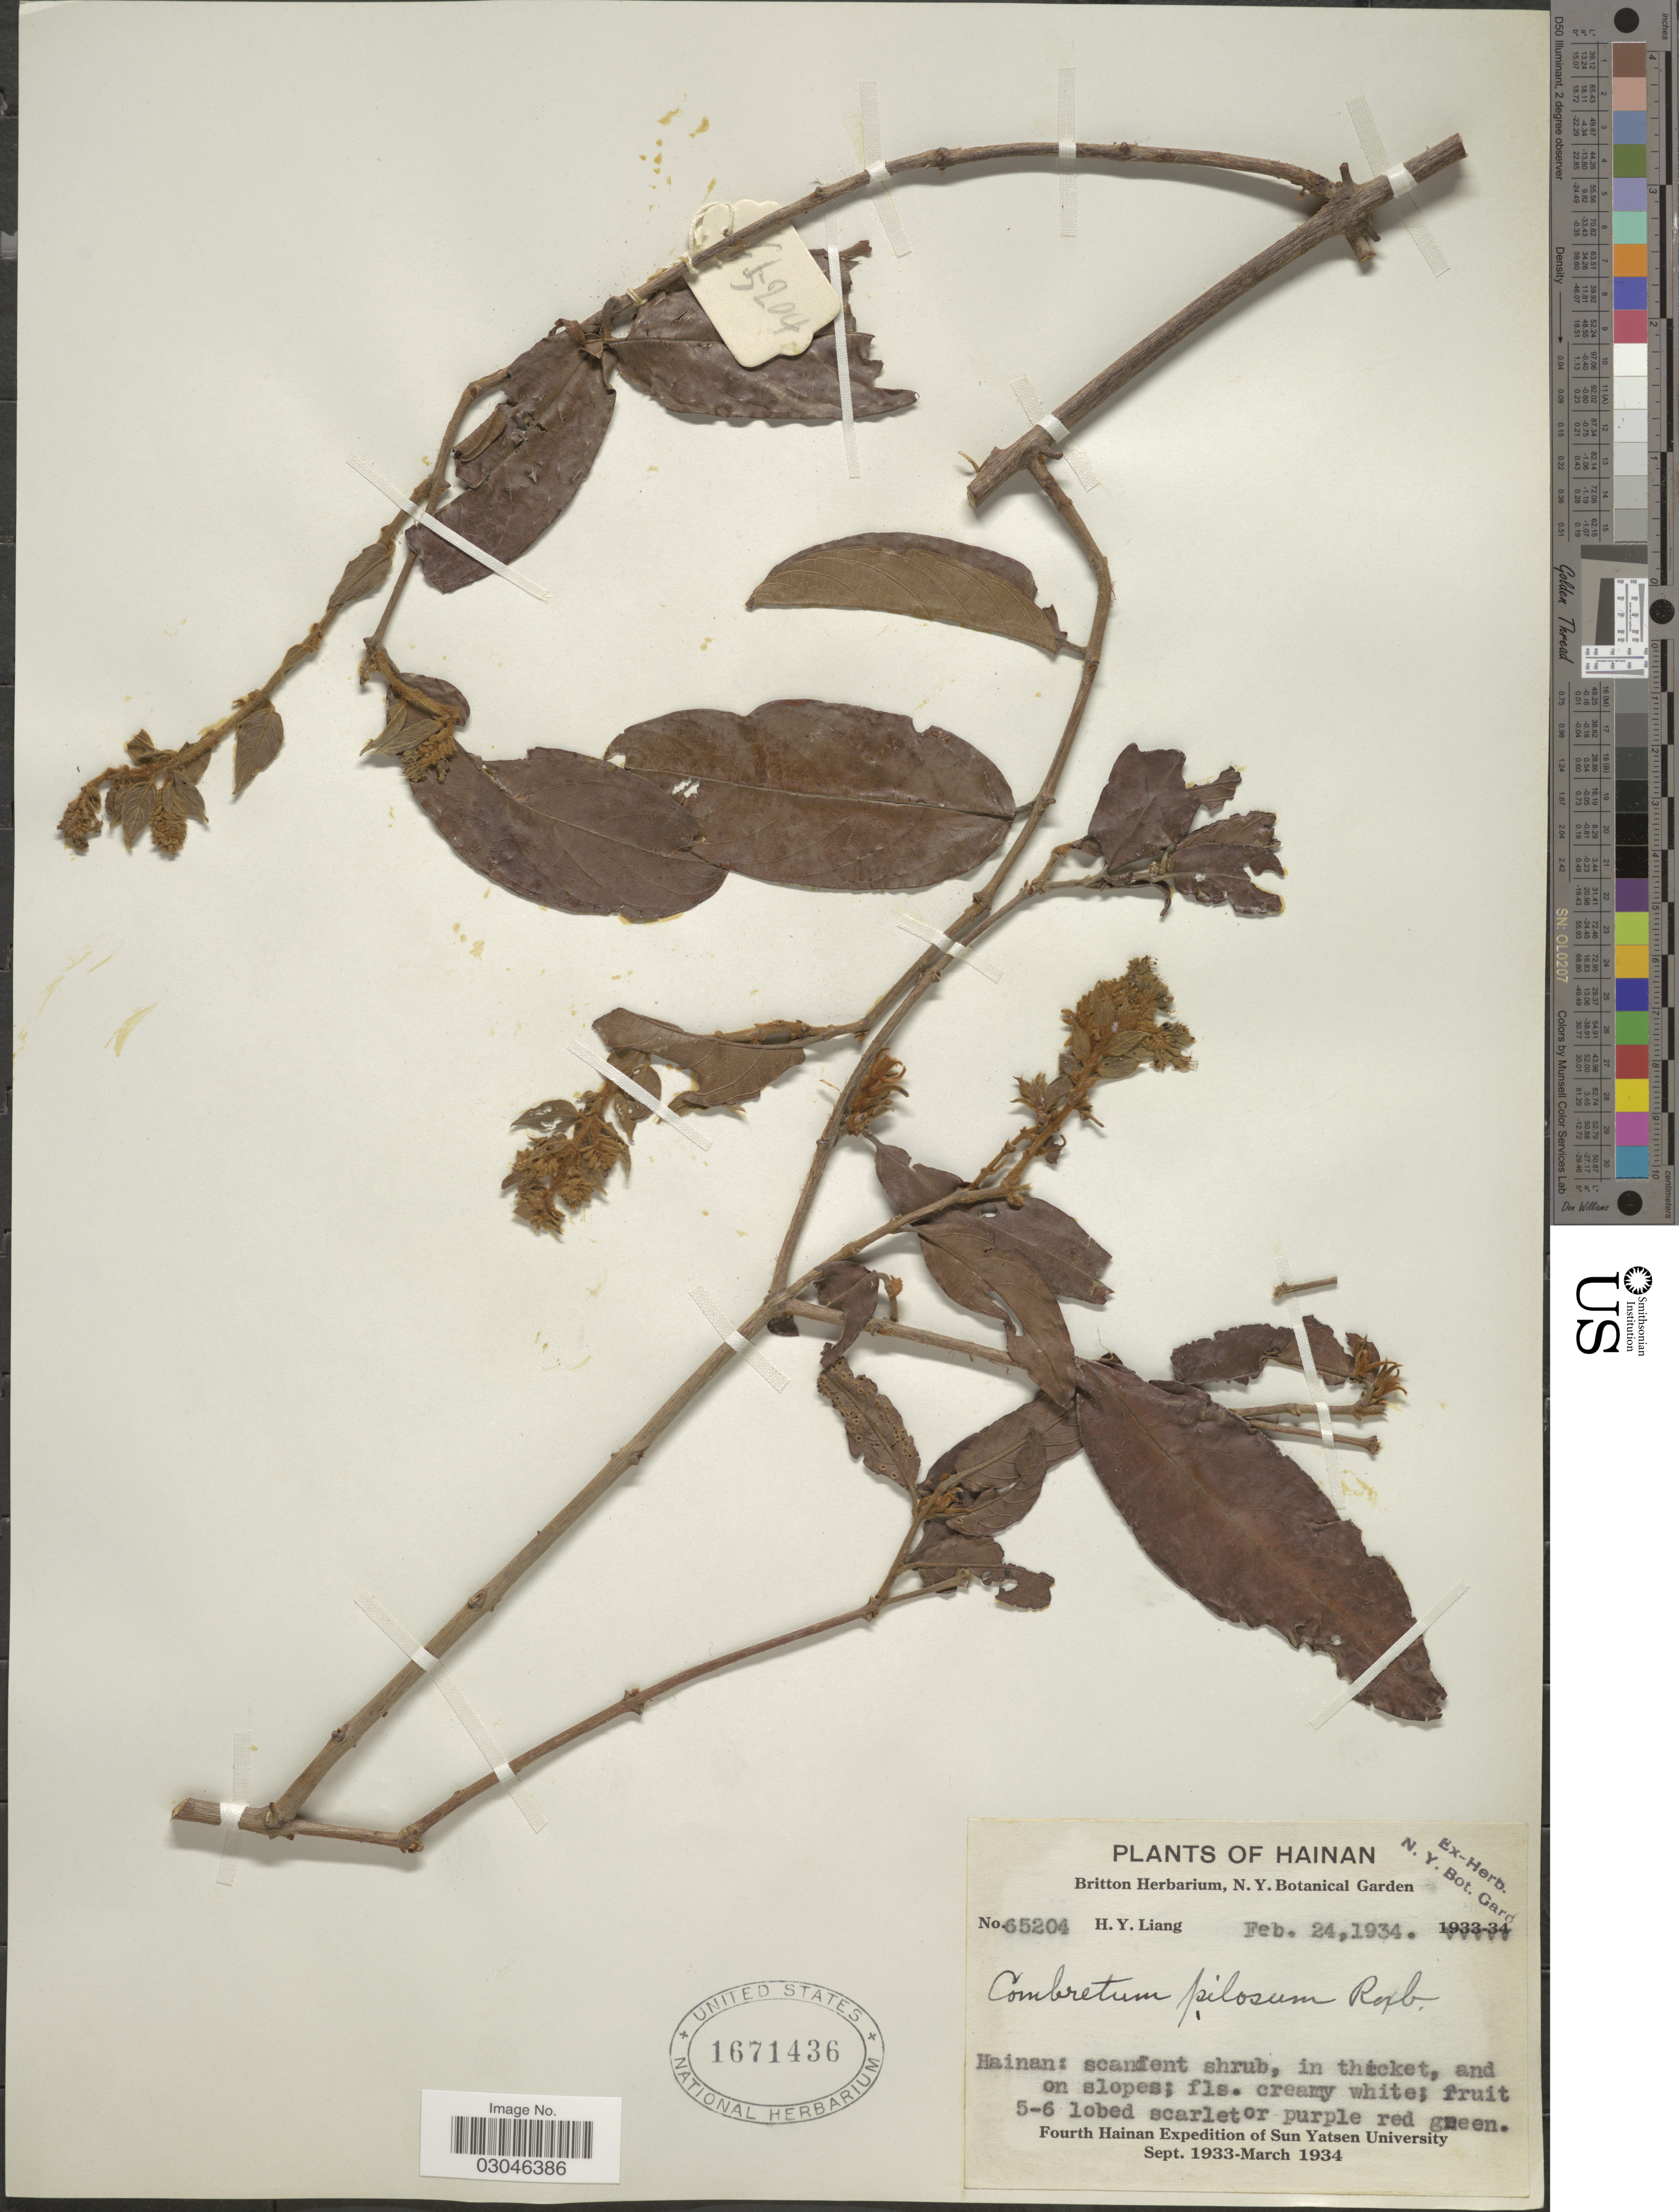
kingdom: Plantae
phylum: Tracheophyta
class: Magnoliopsida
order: Myrtales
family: Combretaceae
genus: Combretum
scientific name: Combretum pilosum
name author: Roxb.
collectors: H. Y. Liang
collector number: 65204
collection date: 1934-02-24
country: China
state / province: Hainan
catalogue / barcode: US 1671436